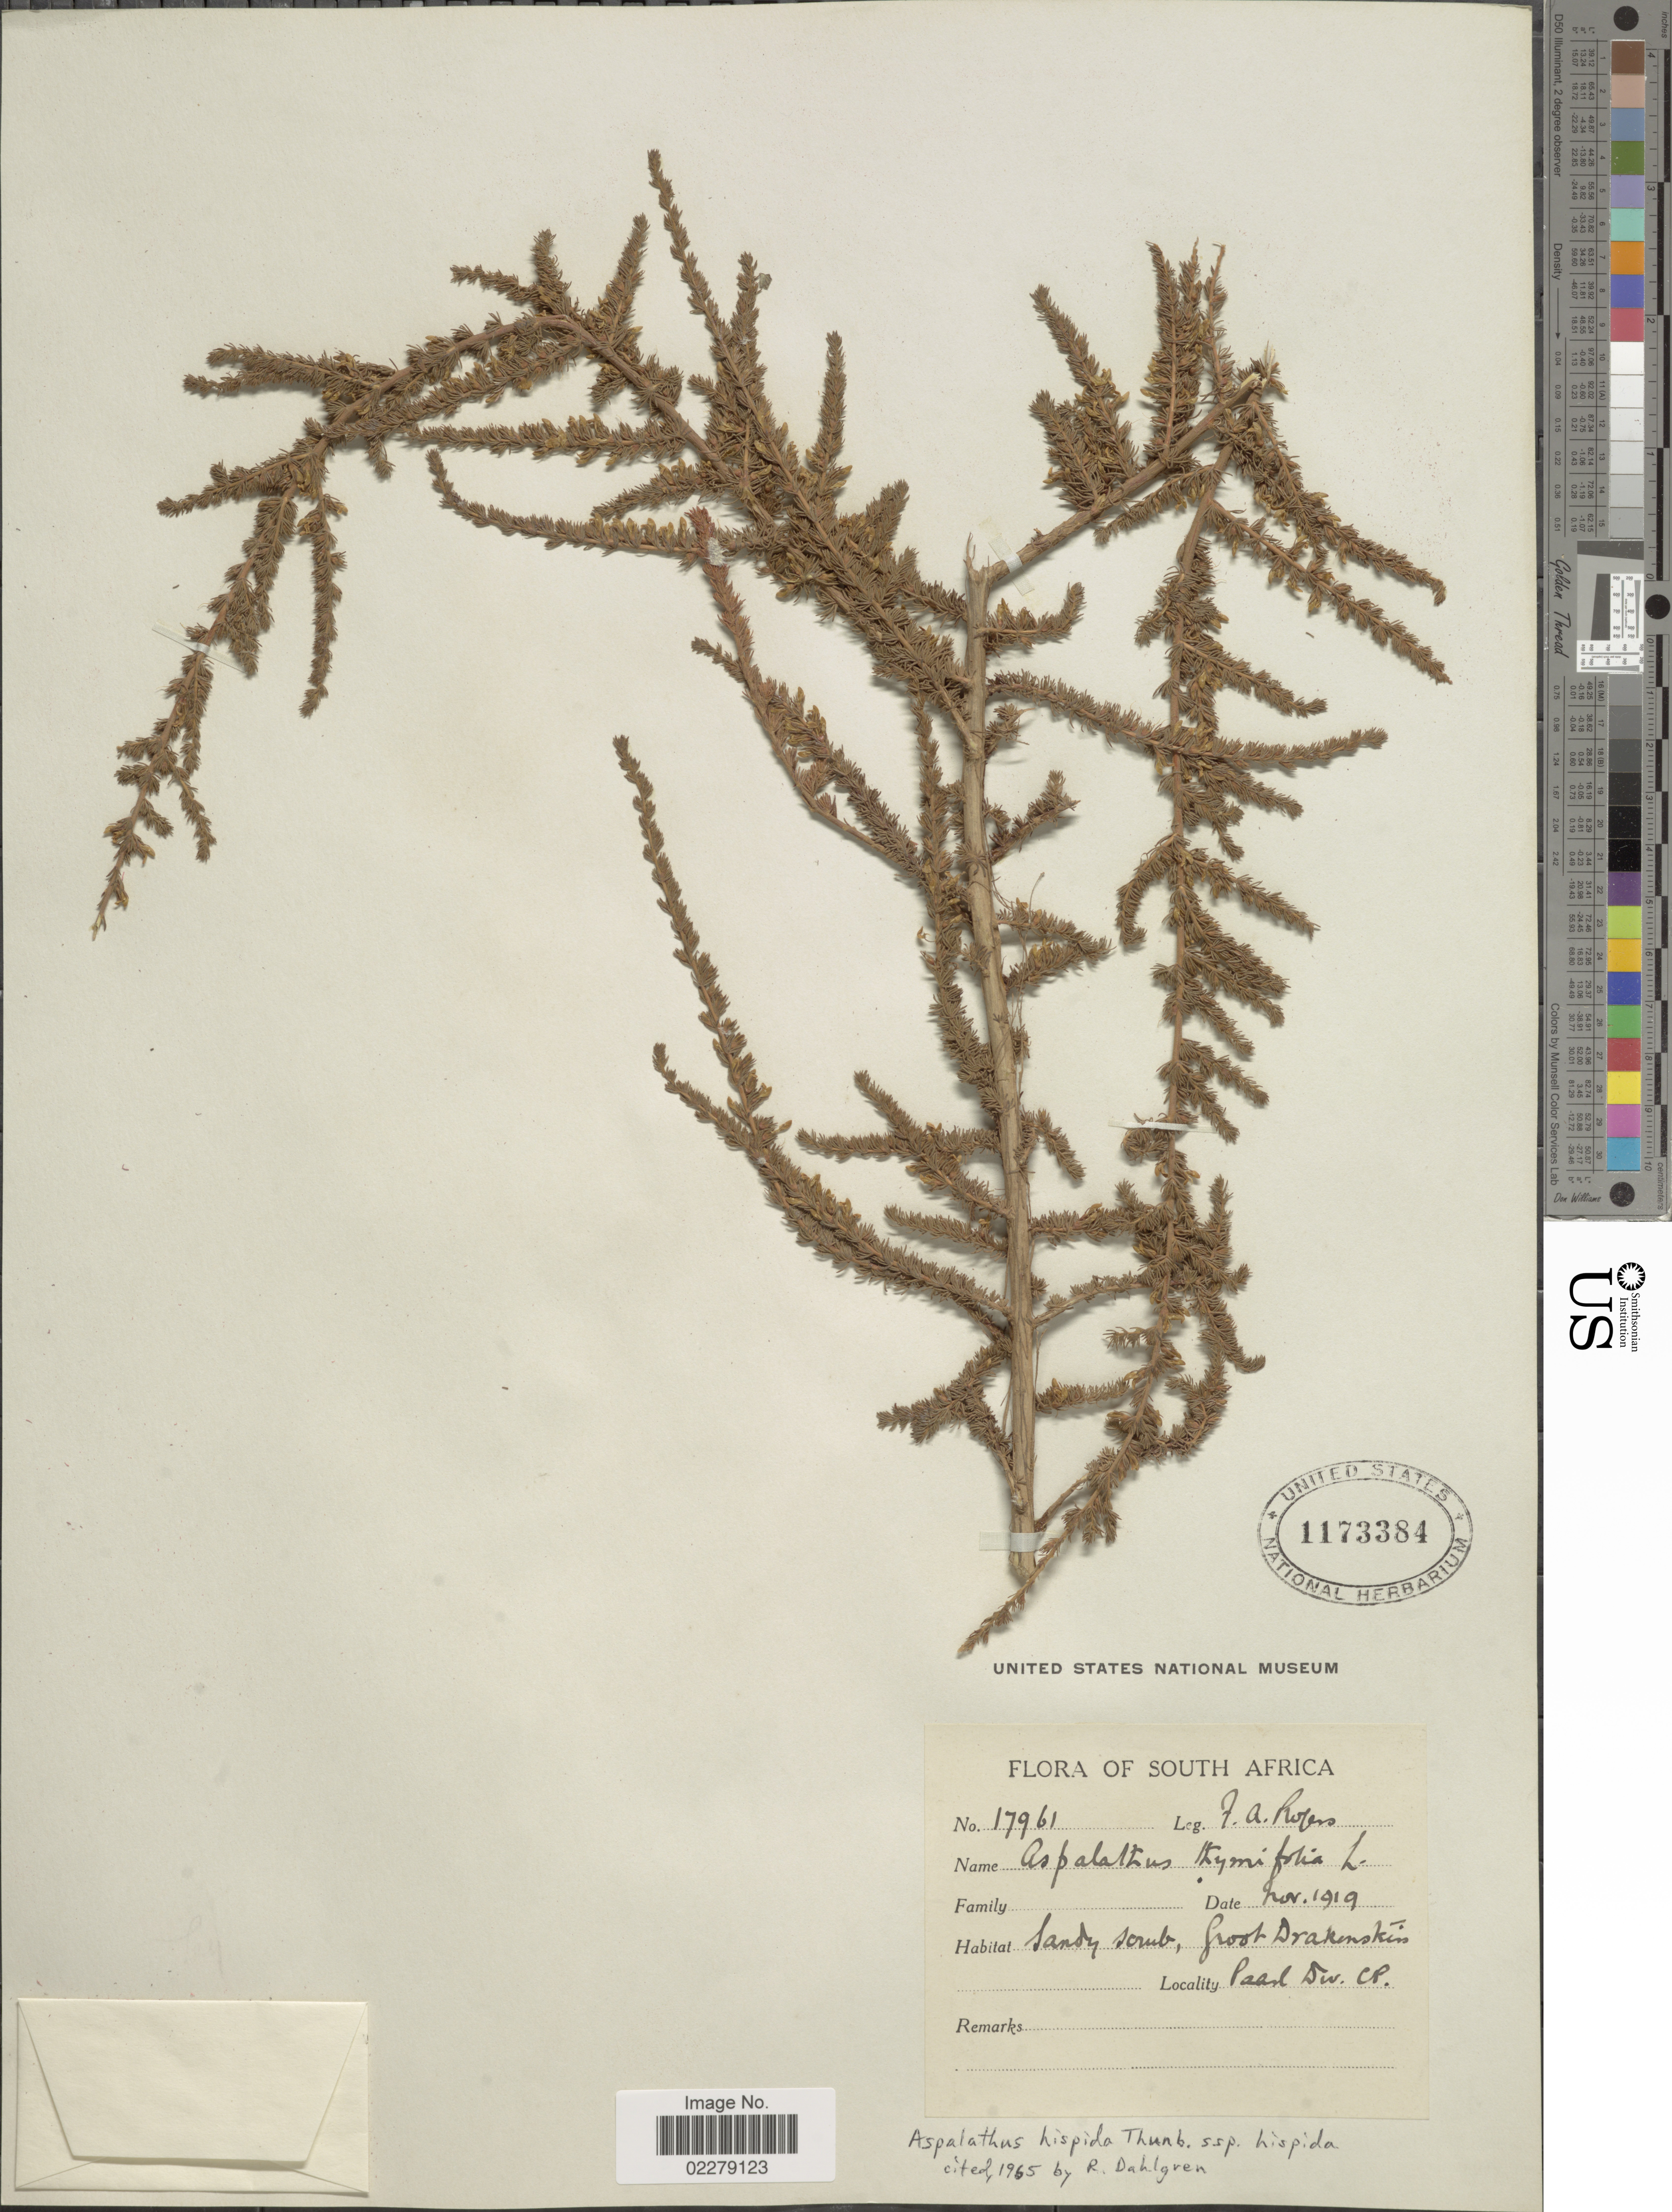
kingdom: Plantae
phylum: Tracheophyta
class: Magnoliopsida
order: Fabales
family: Fabaceae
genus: Aspalathus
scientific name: Aspalathus hispida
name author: Thunb.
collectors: F. A. Rogers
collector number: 17961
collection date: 1919-11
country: South Africa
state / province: Western Cape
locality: Sandy soils, Groot Drakenstein, Paarl Div. CP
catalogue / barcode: US 1173384